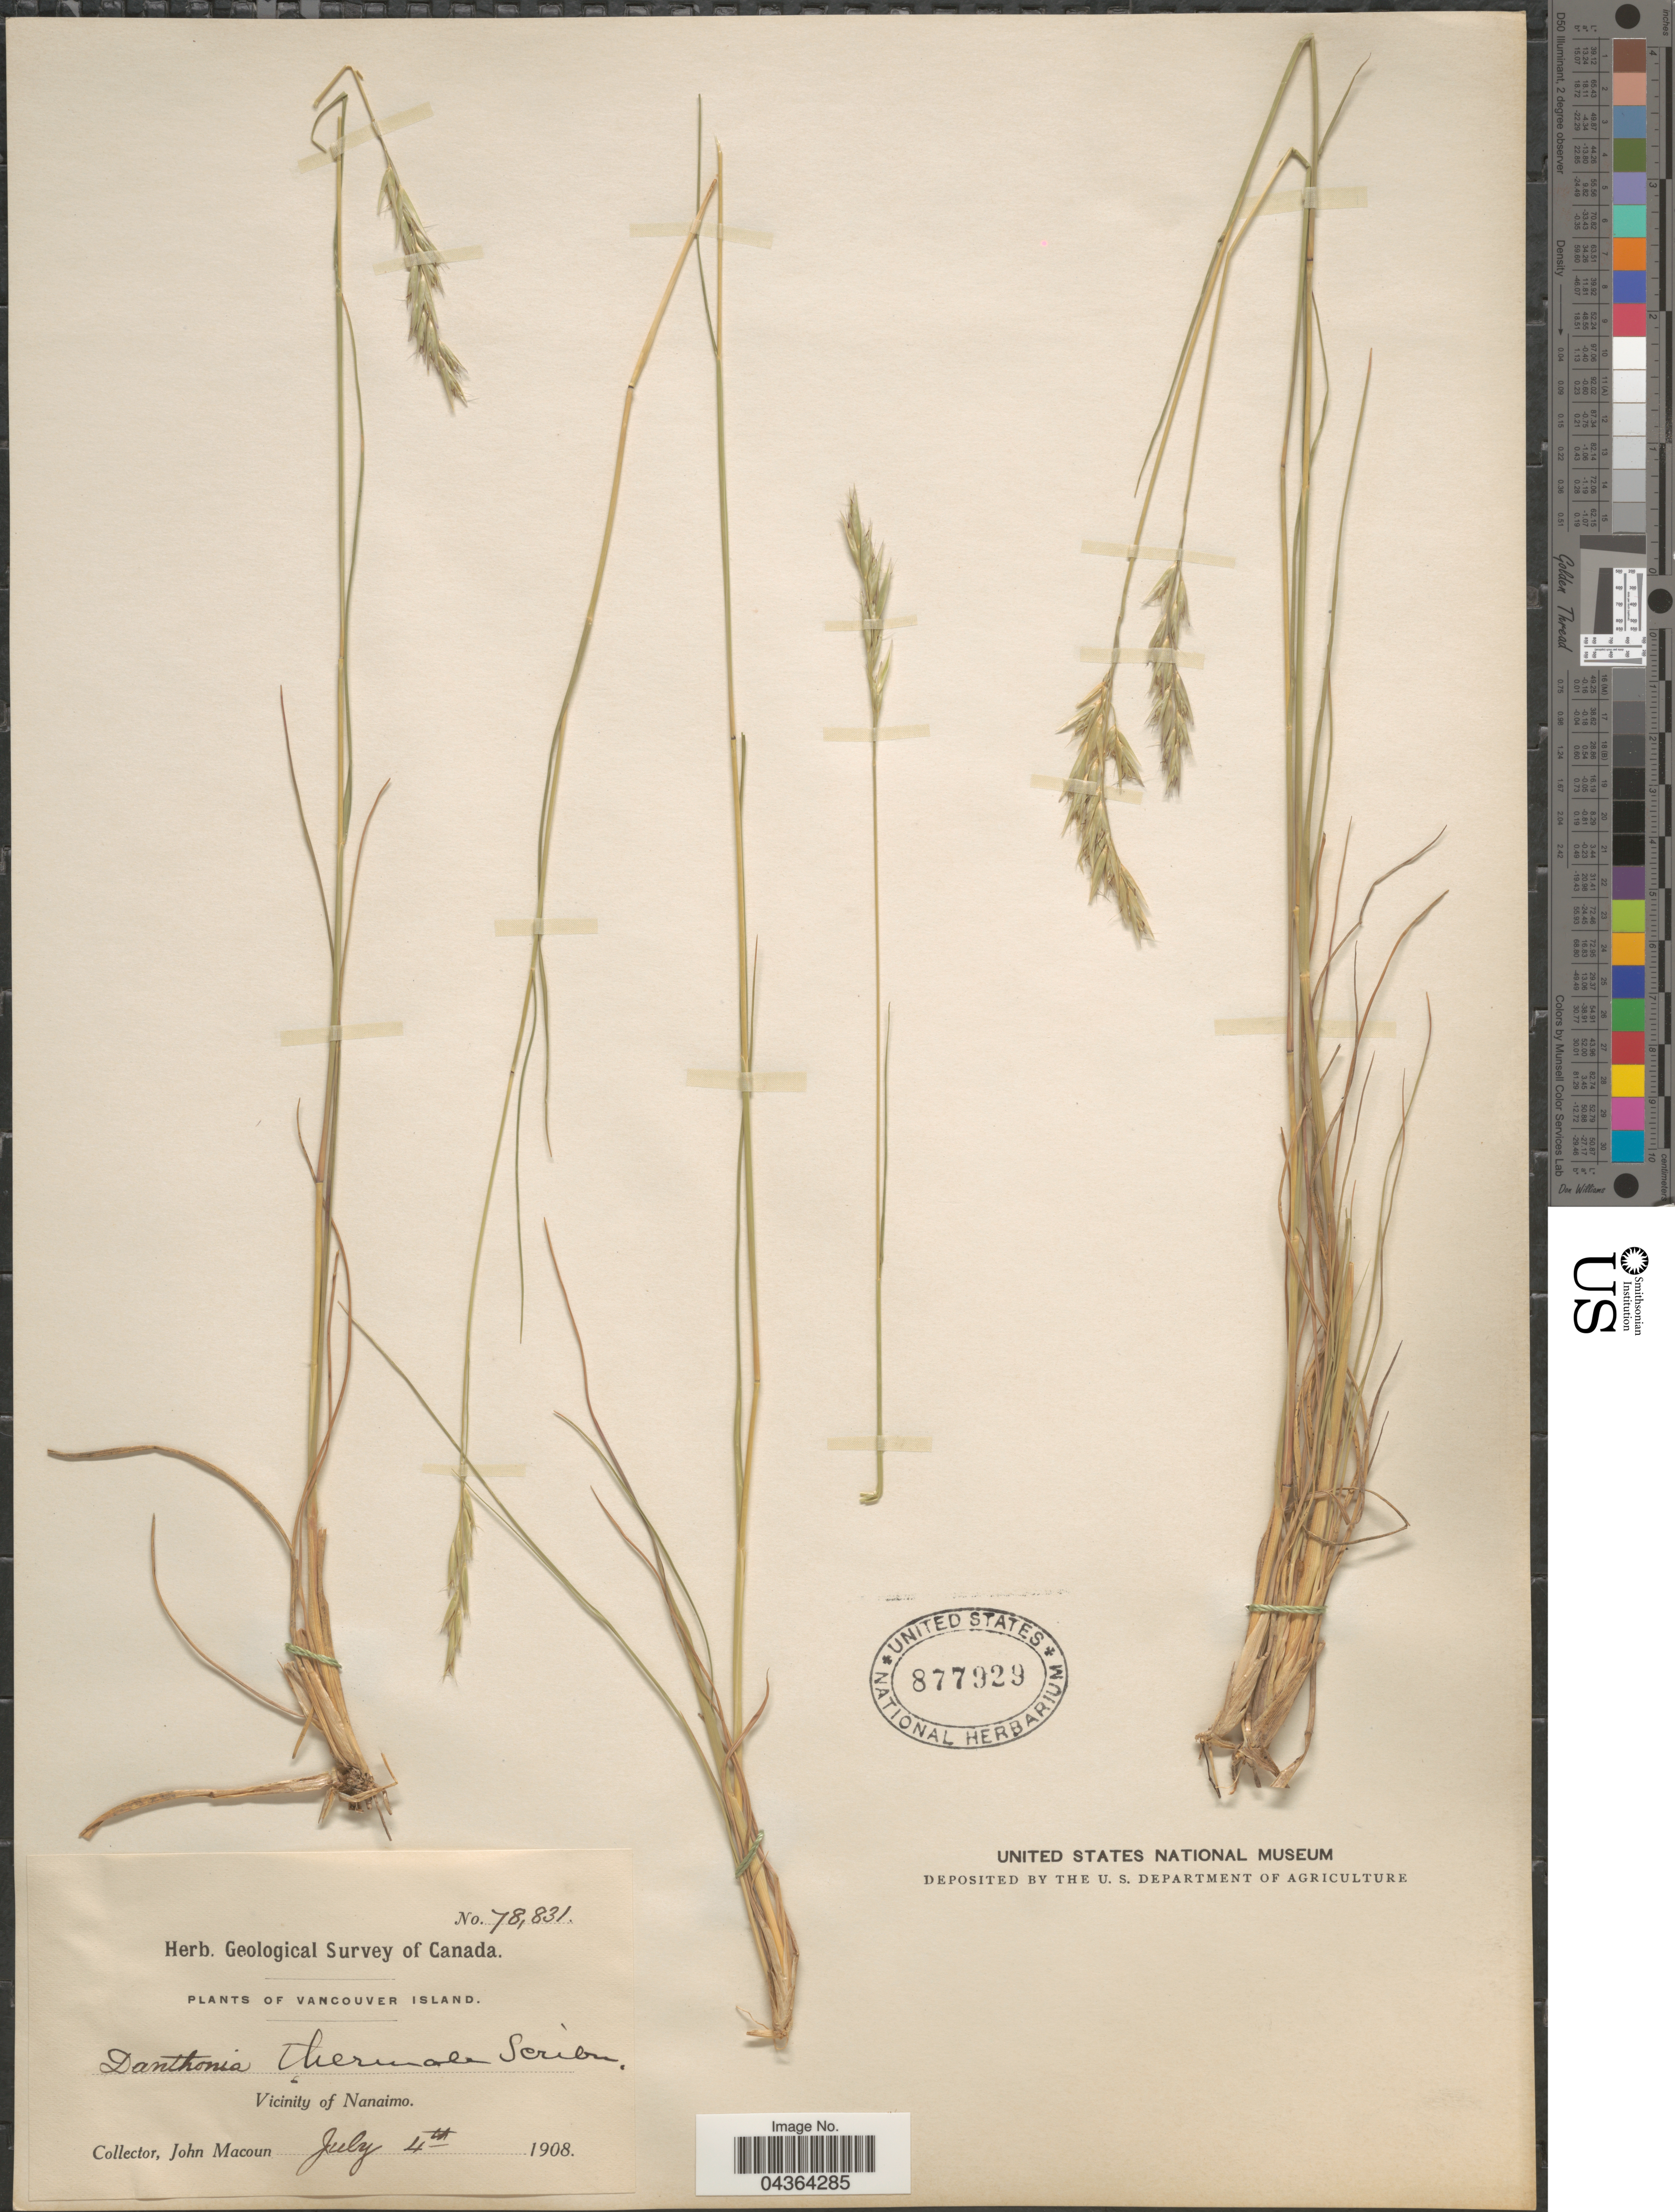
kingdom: Plantae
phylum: Tracheophyta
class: Liliopsida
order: Poales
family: Poaceae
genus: Danthonia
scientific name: Danthonia spicata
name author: (L.) P. Beauv. ex Roem. & Schult.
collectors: J. Macoun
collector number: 78831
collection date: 1908-07-04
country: Canada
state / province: British Columbia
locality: Geological Survey of Canada. Vancouver Island. Vicinity of Nanaimo.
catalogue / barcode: US 877929